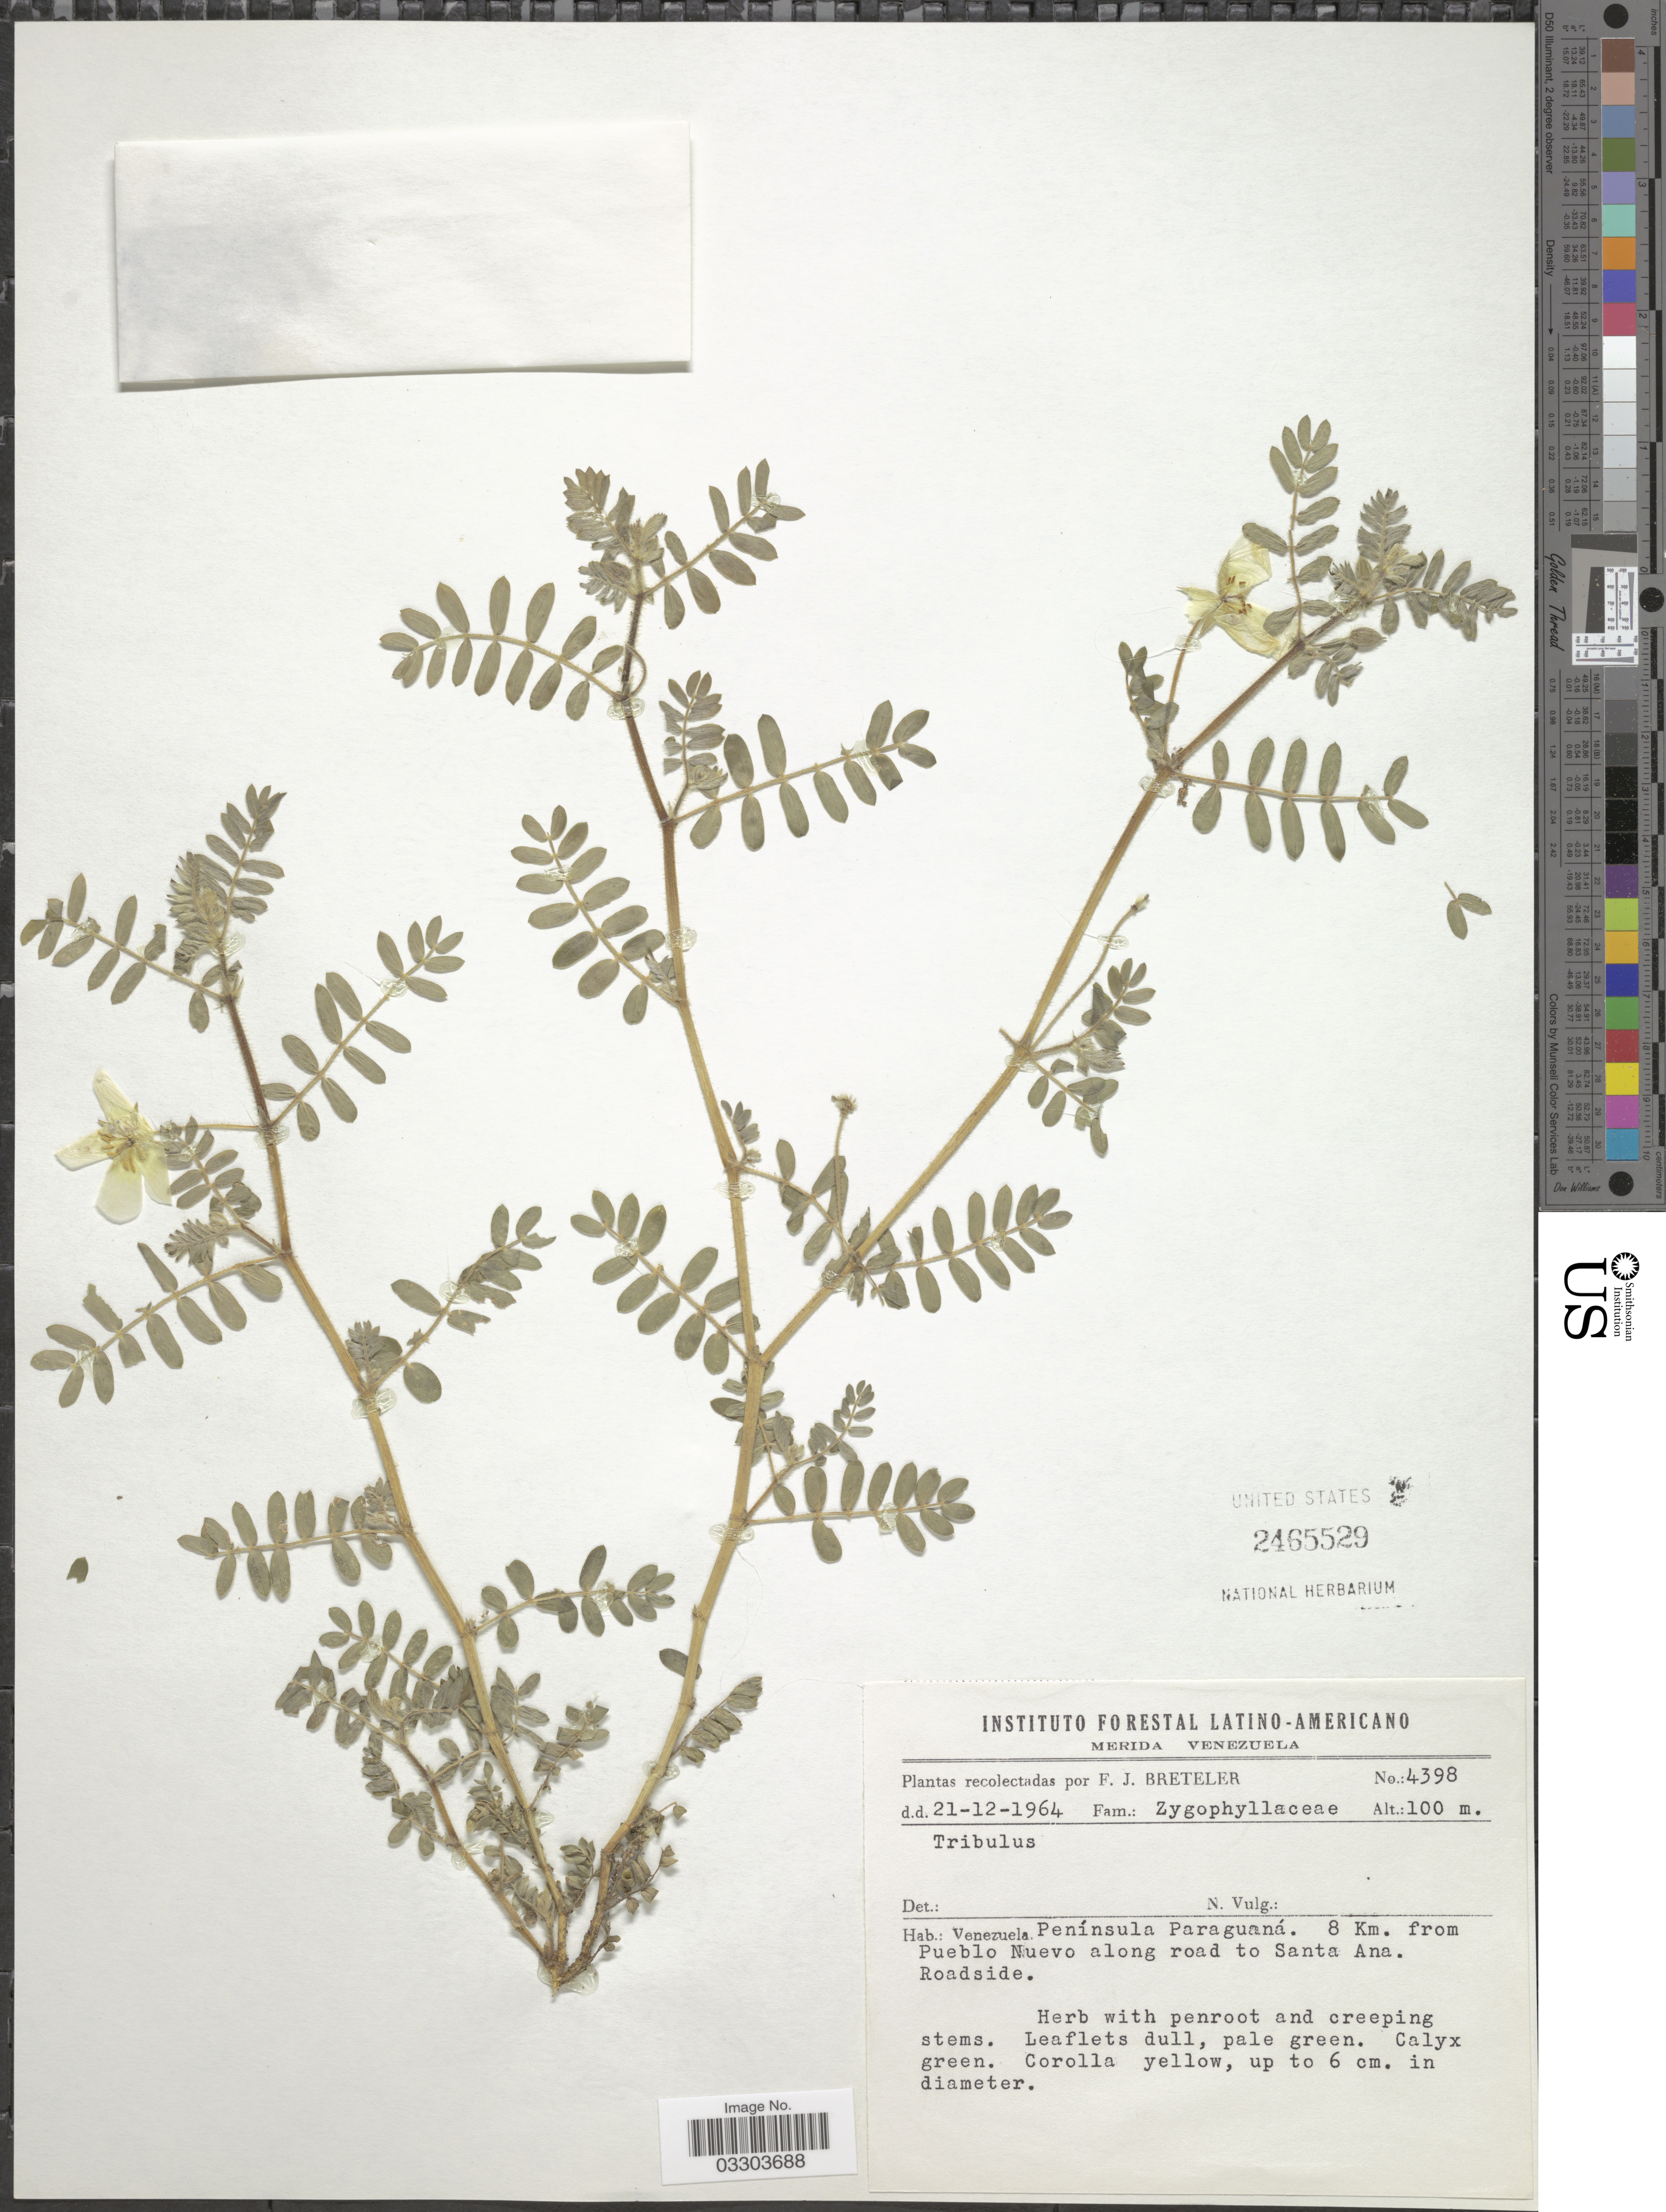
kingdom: Plantae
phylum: Tracheophyta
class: Magnoliopsida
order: Zygophyllales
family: Zygophyllaceae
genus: Tribulus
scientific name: Tribulus cistoides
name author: L.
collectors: F. J. Breteler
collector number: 4398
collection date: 1964-12-21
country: Venezuela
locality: Península Paraguaná. 8 Km. from Pueblo Nuevo along road to Santa Ana.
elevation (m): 100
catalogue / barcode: US 2465529